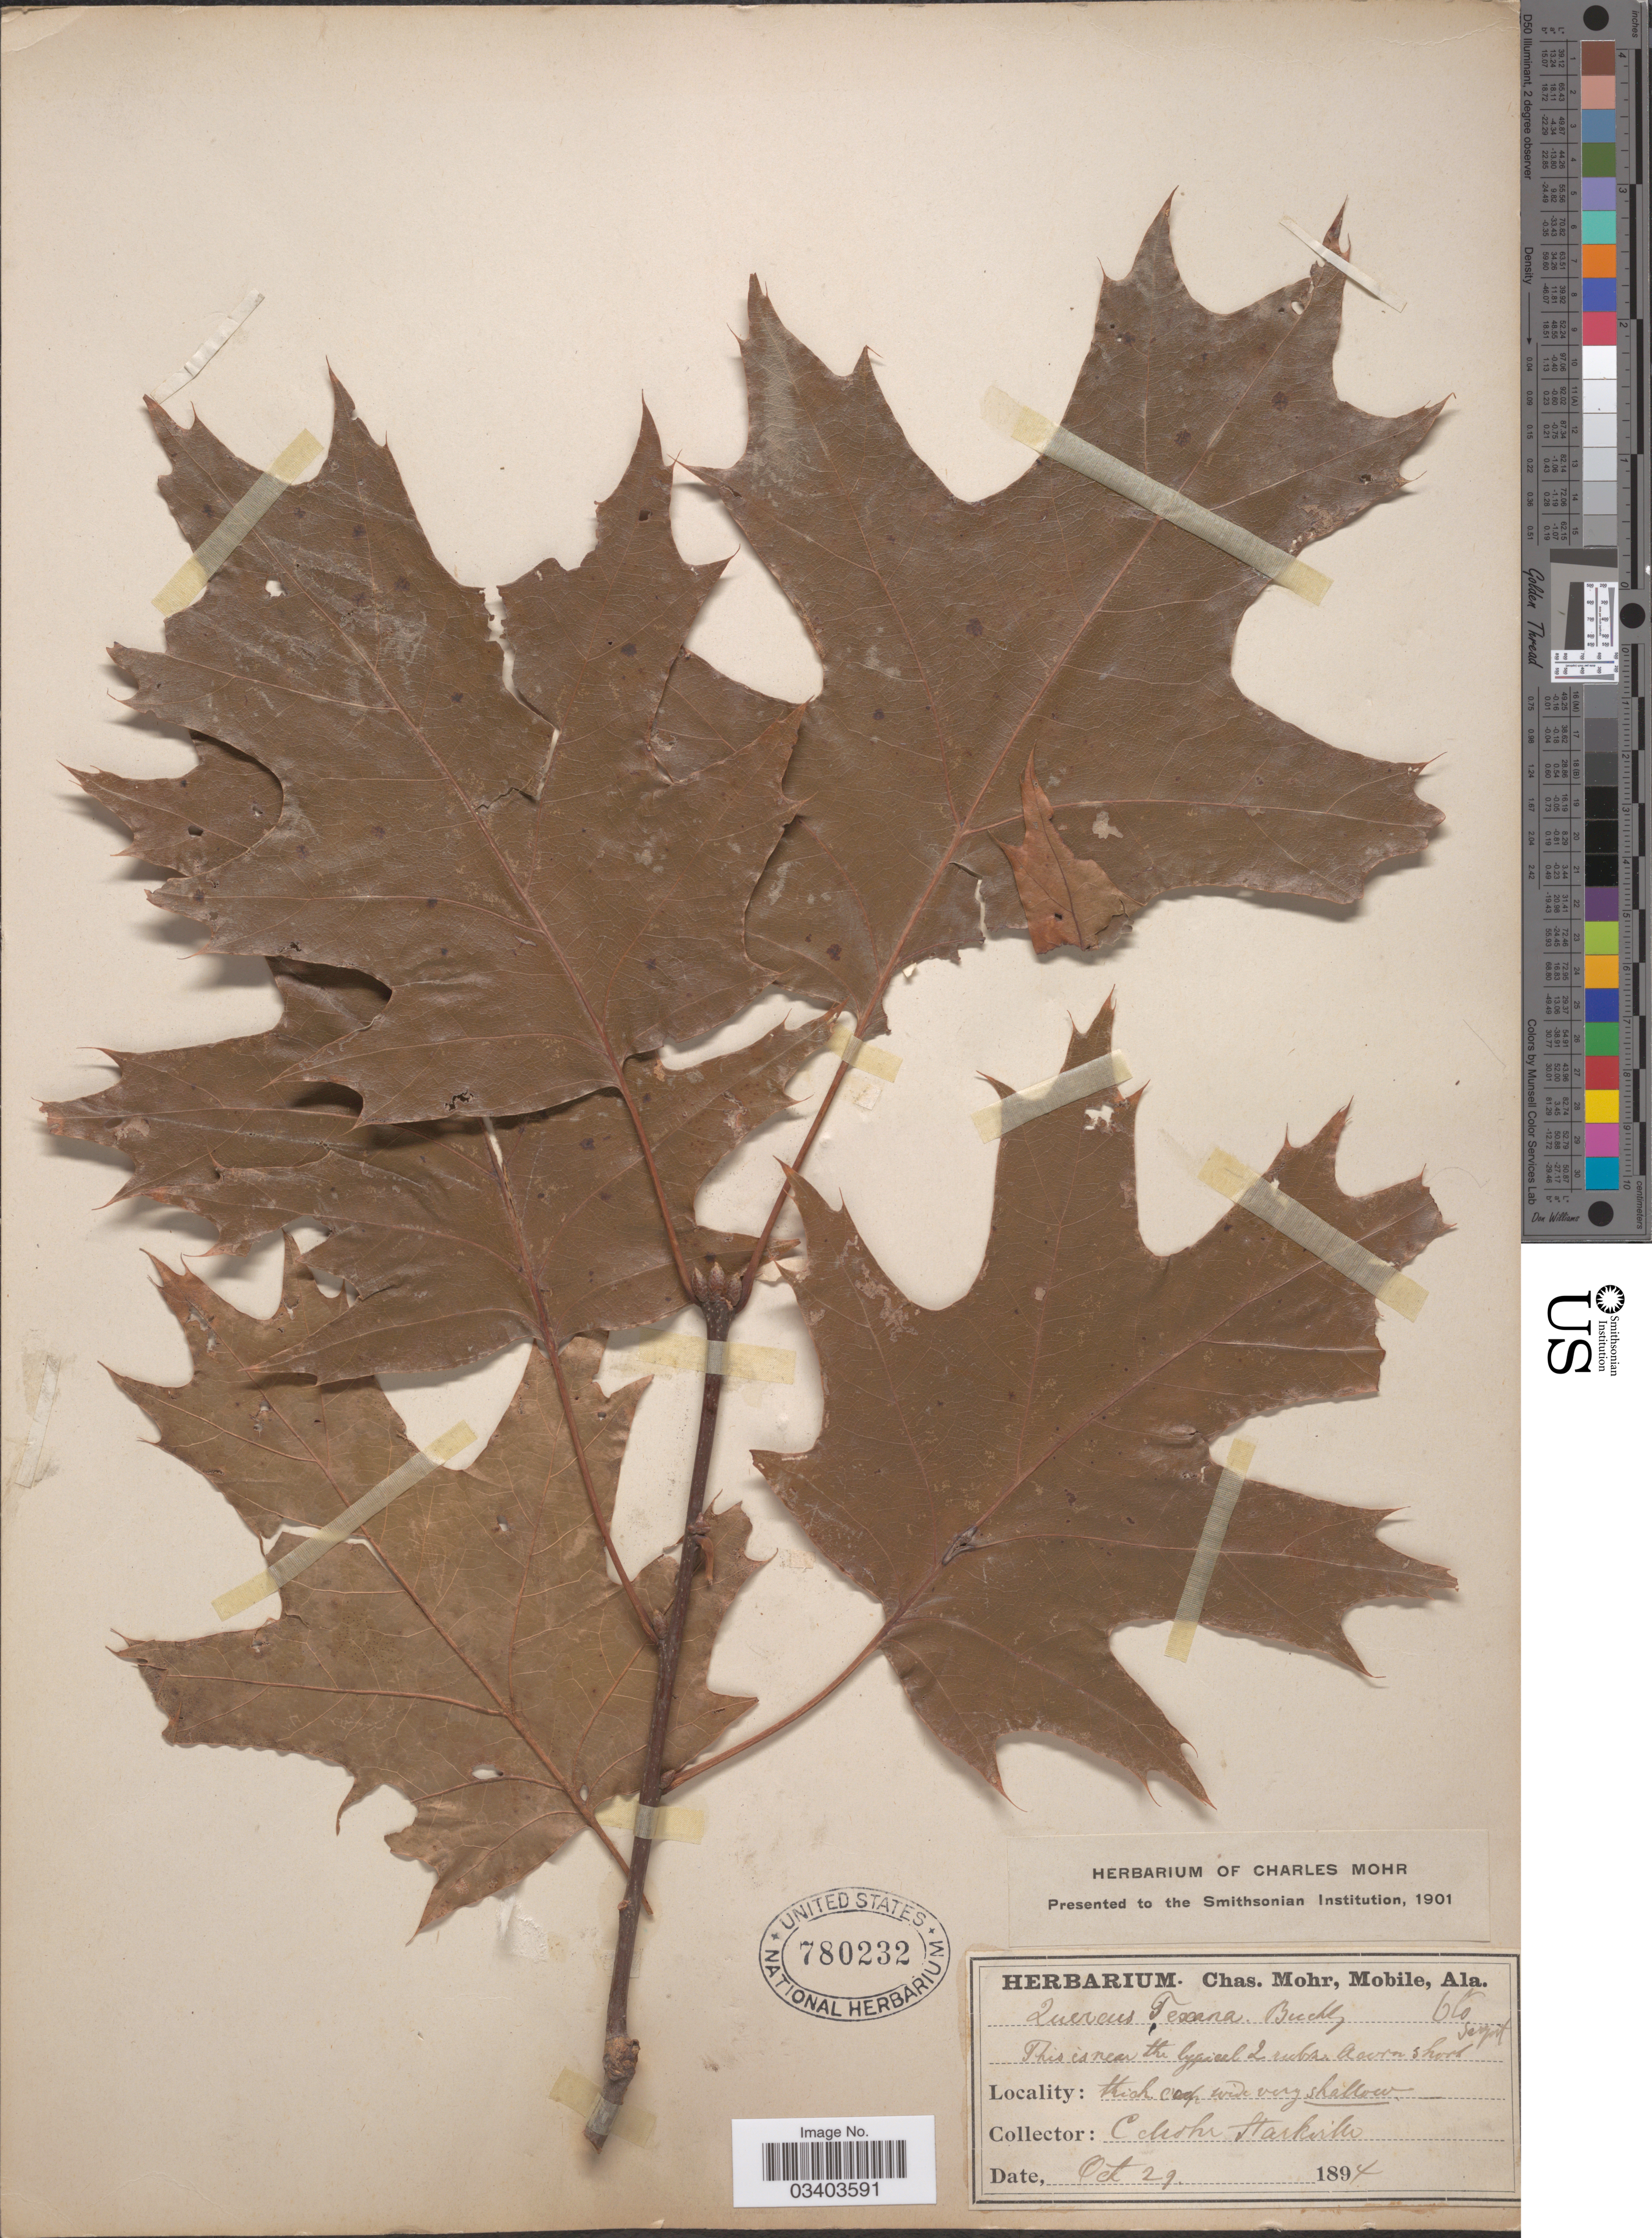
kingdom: Plantae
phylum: Tracheophyta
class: Magnoliopsida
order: Fagales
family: Fagaceae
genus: Quercus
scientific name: Quercus borealis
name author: F. Michx.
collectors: Mohr, C. T. (herbarium)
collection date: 1894-10-29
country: United States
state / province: Alabama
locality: Starkville.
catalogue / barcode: US 780232